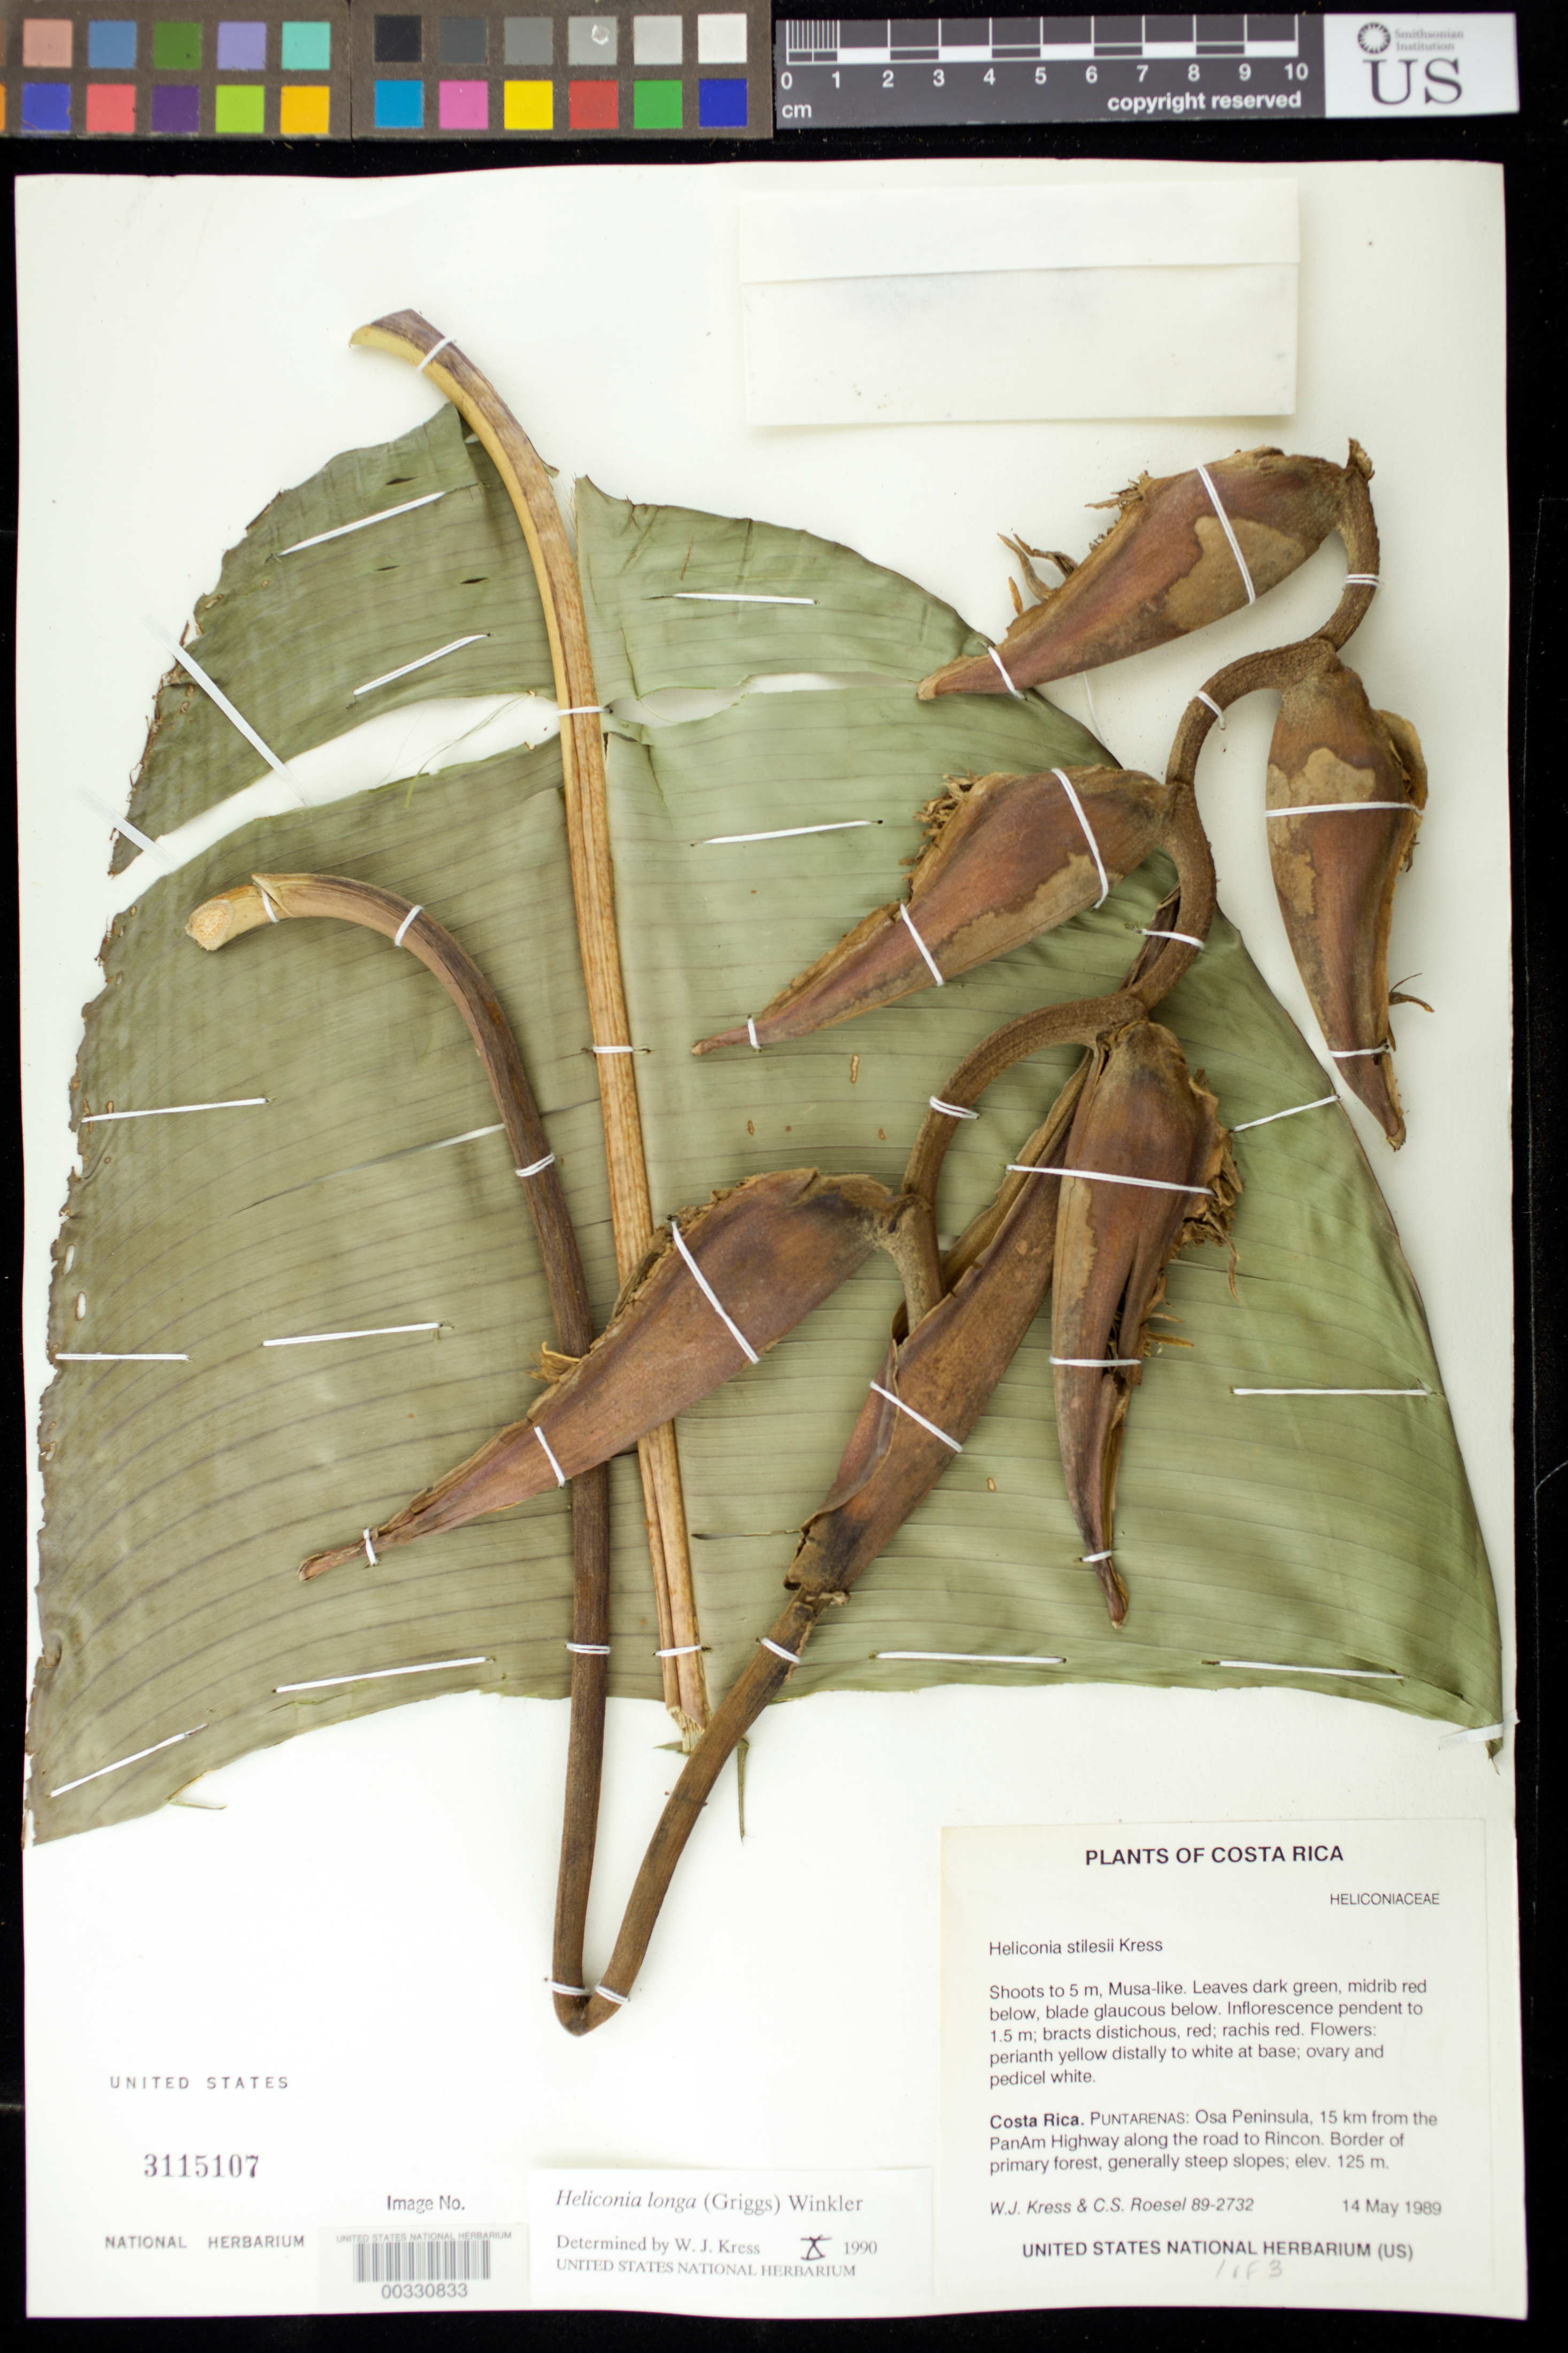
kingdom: Plantae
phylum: Tracheophyta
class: Liliopsida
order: Zingiberales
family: Heliconiaceae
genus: Heliconia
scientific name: Heliconia longa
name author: (R.F. Griggs) H.J.P. Winkl.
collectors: W. J. Kress & C. S. Roesel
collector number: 89-2732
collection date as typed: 14 May 1989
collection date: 1989-05-14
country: Costa Rica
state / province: Puntarenas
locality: Osa peninsula, 15 km from panam highway along road to rincon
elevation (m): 125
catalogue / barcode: US 3115107